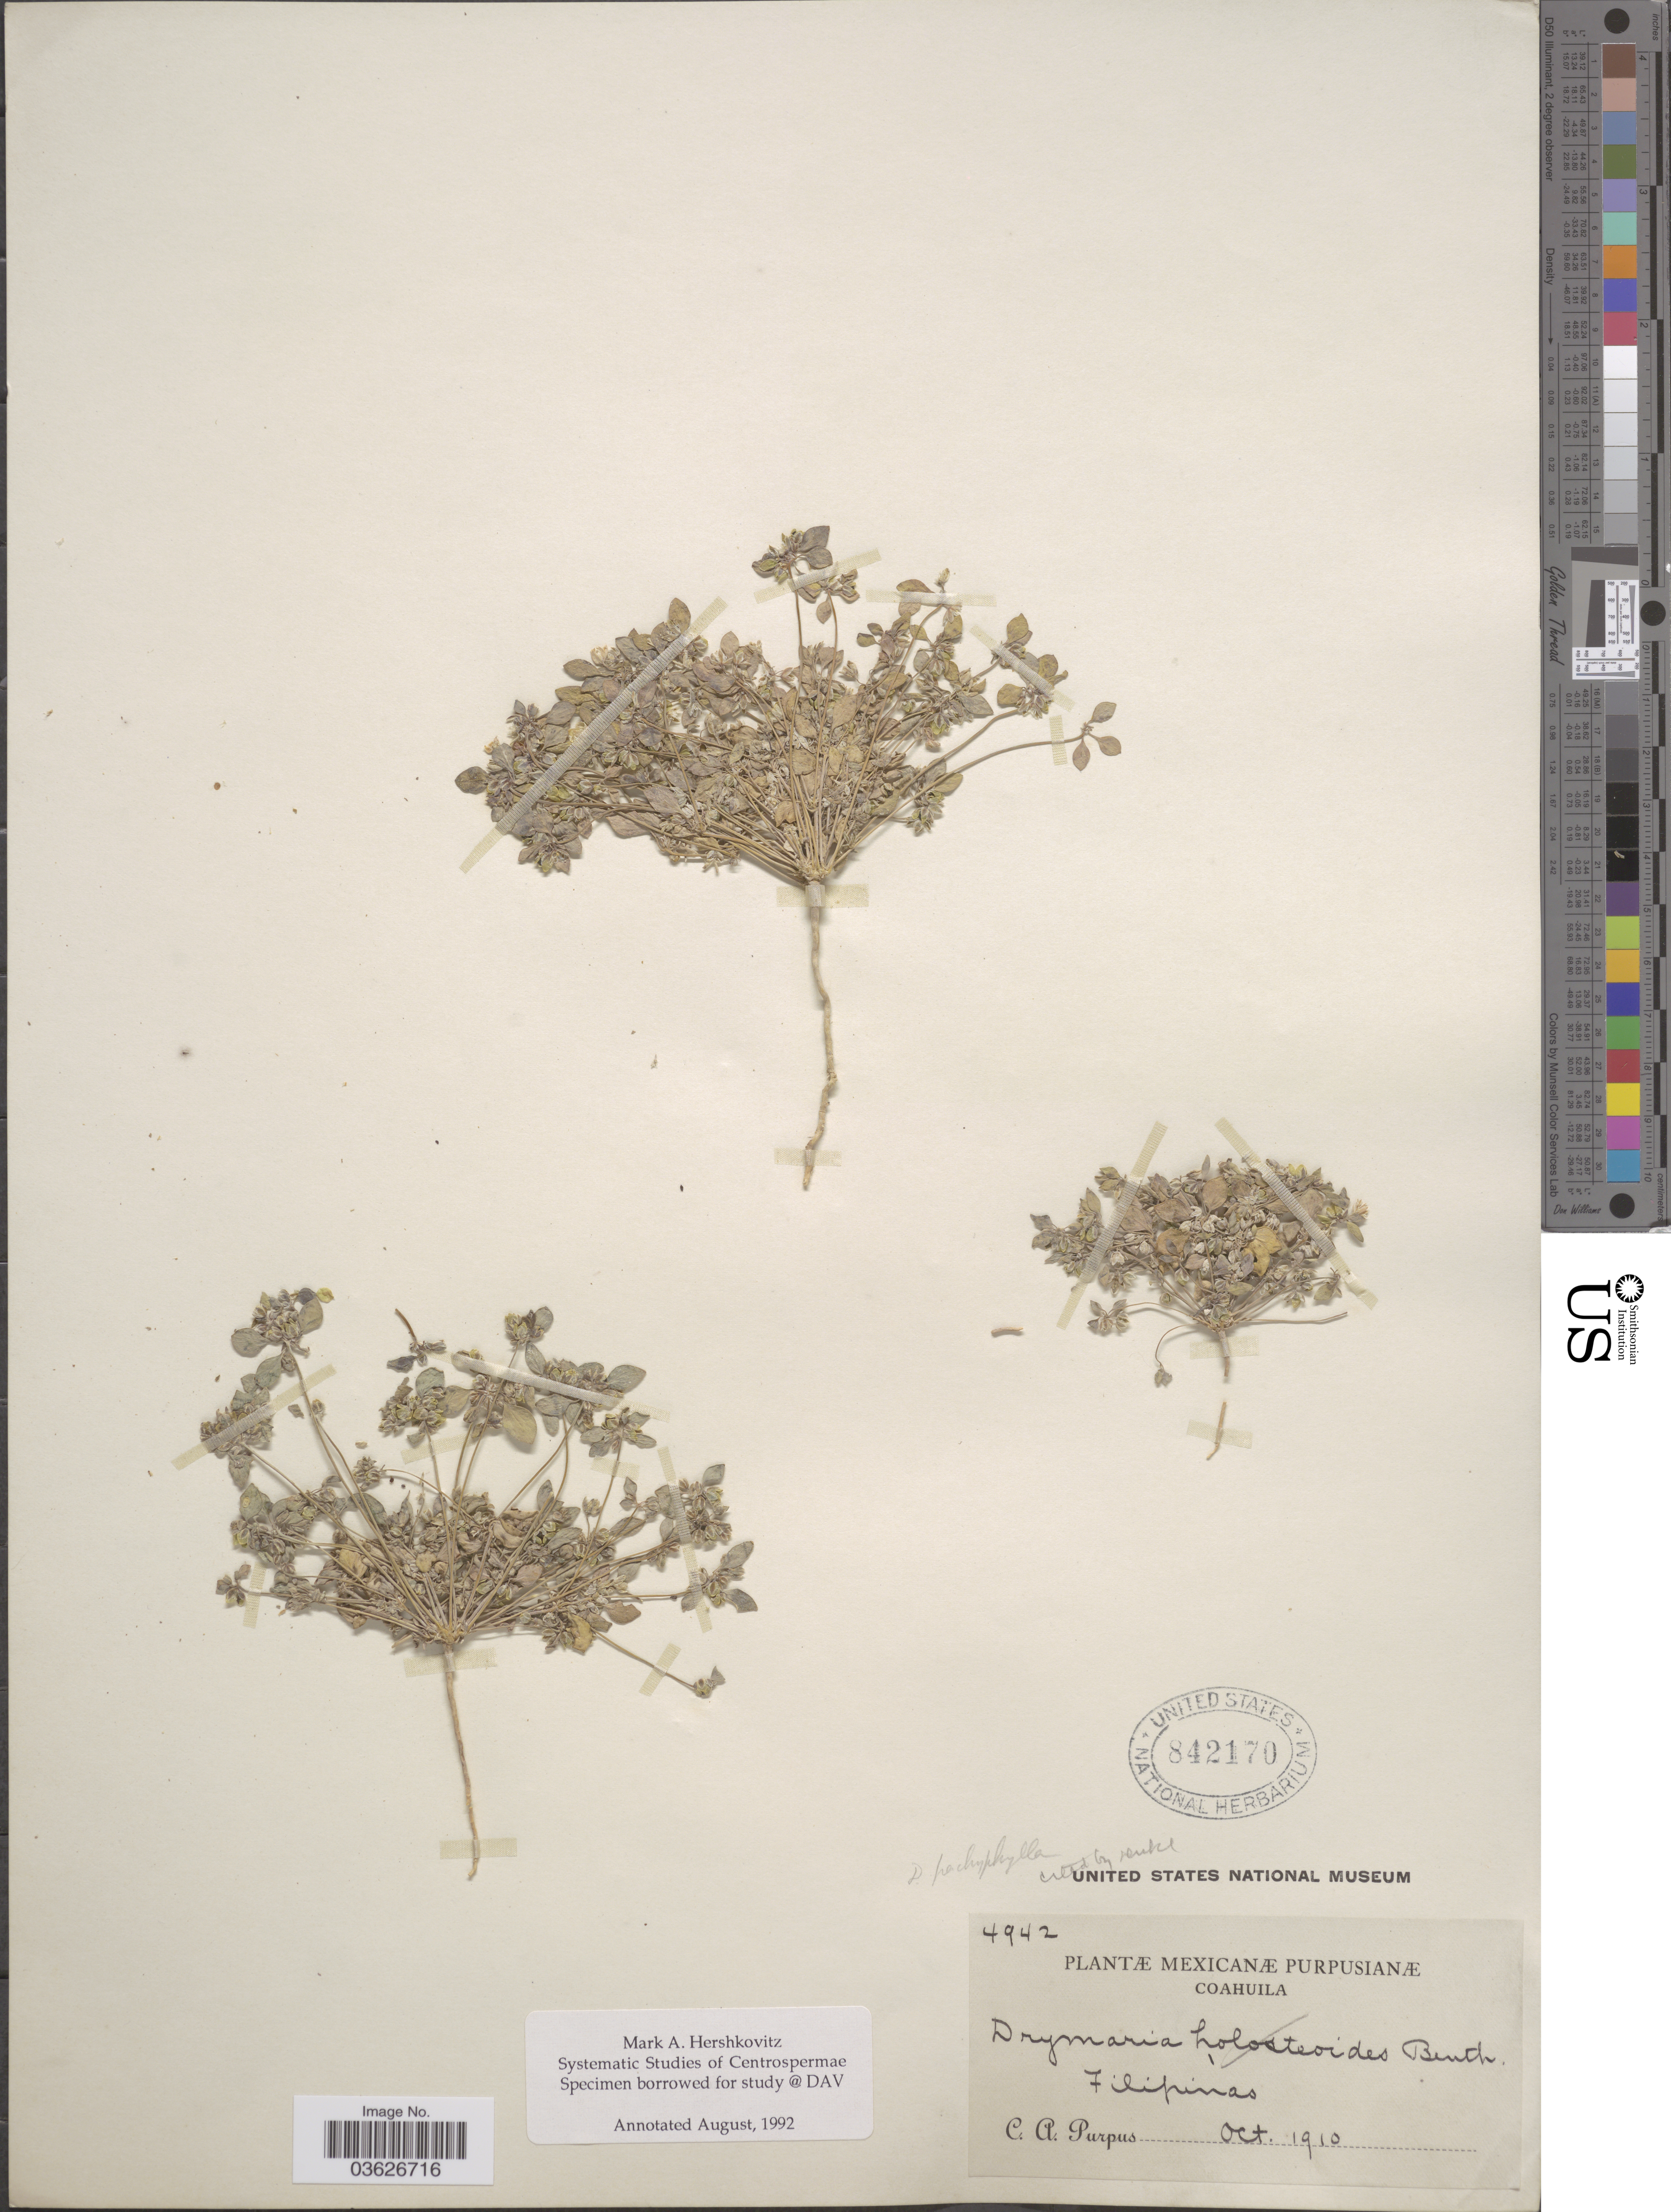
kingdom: Plantae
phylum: Tracheophyta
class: Magnoliopsida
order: Caryophyllales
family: Caryophyllaceae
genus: Drymaria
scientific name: Drymaria pachyphylla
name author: Wooton & Standl.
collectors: C. A. Purpus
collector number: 4942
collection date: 1910-10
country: Mexico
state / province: Coahuila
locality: Filipinas.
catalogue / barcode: US 842170